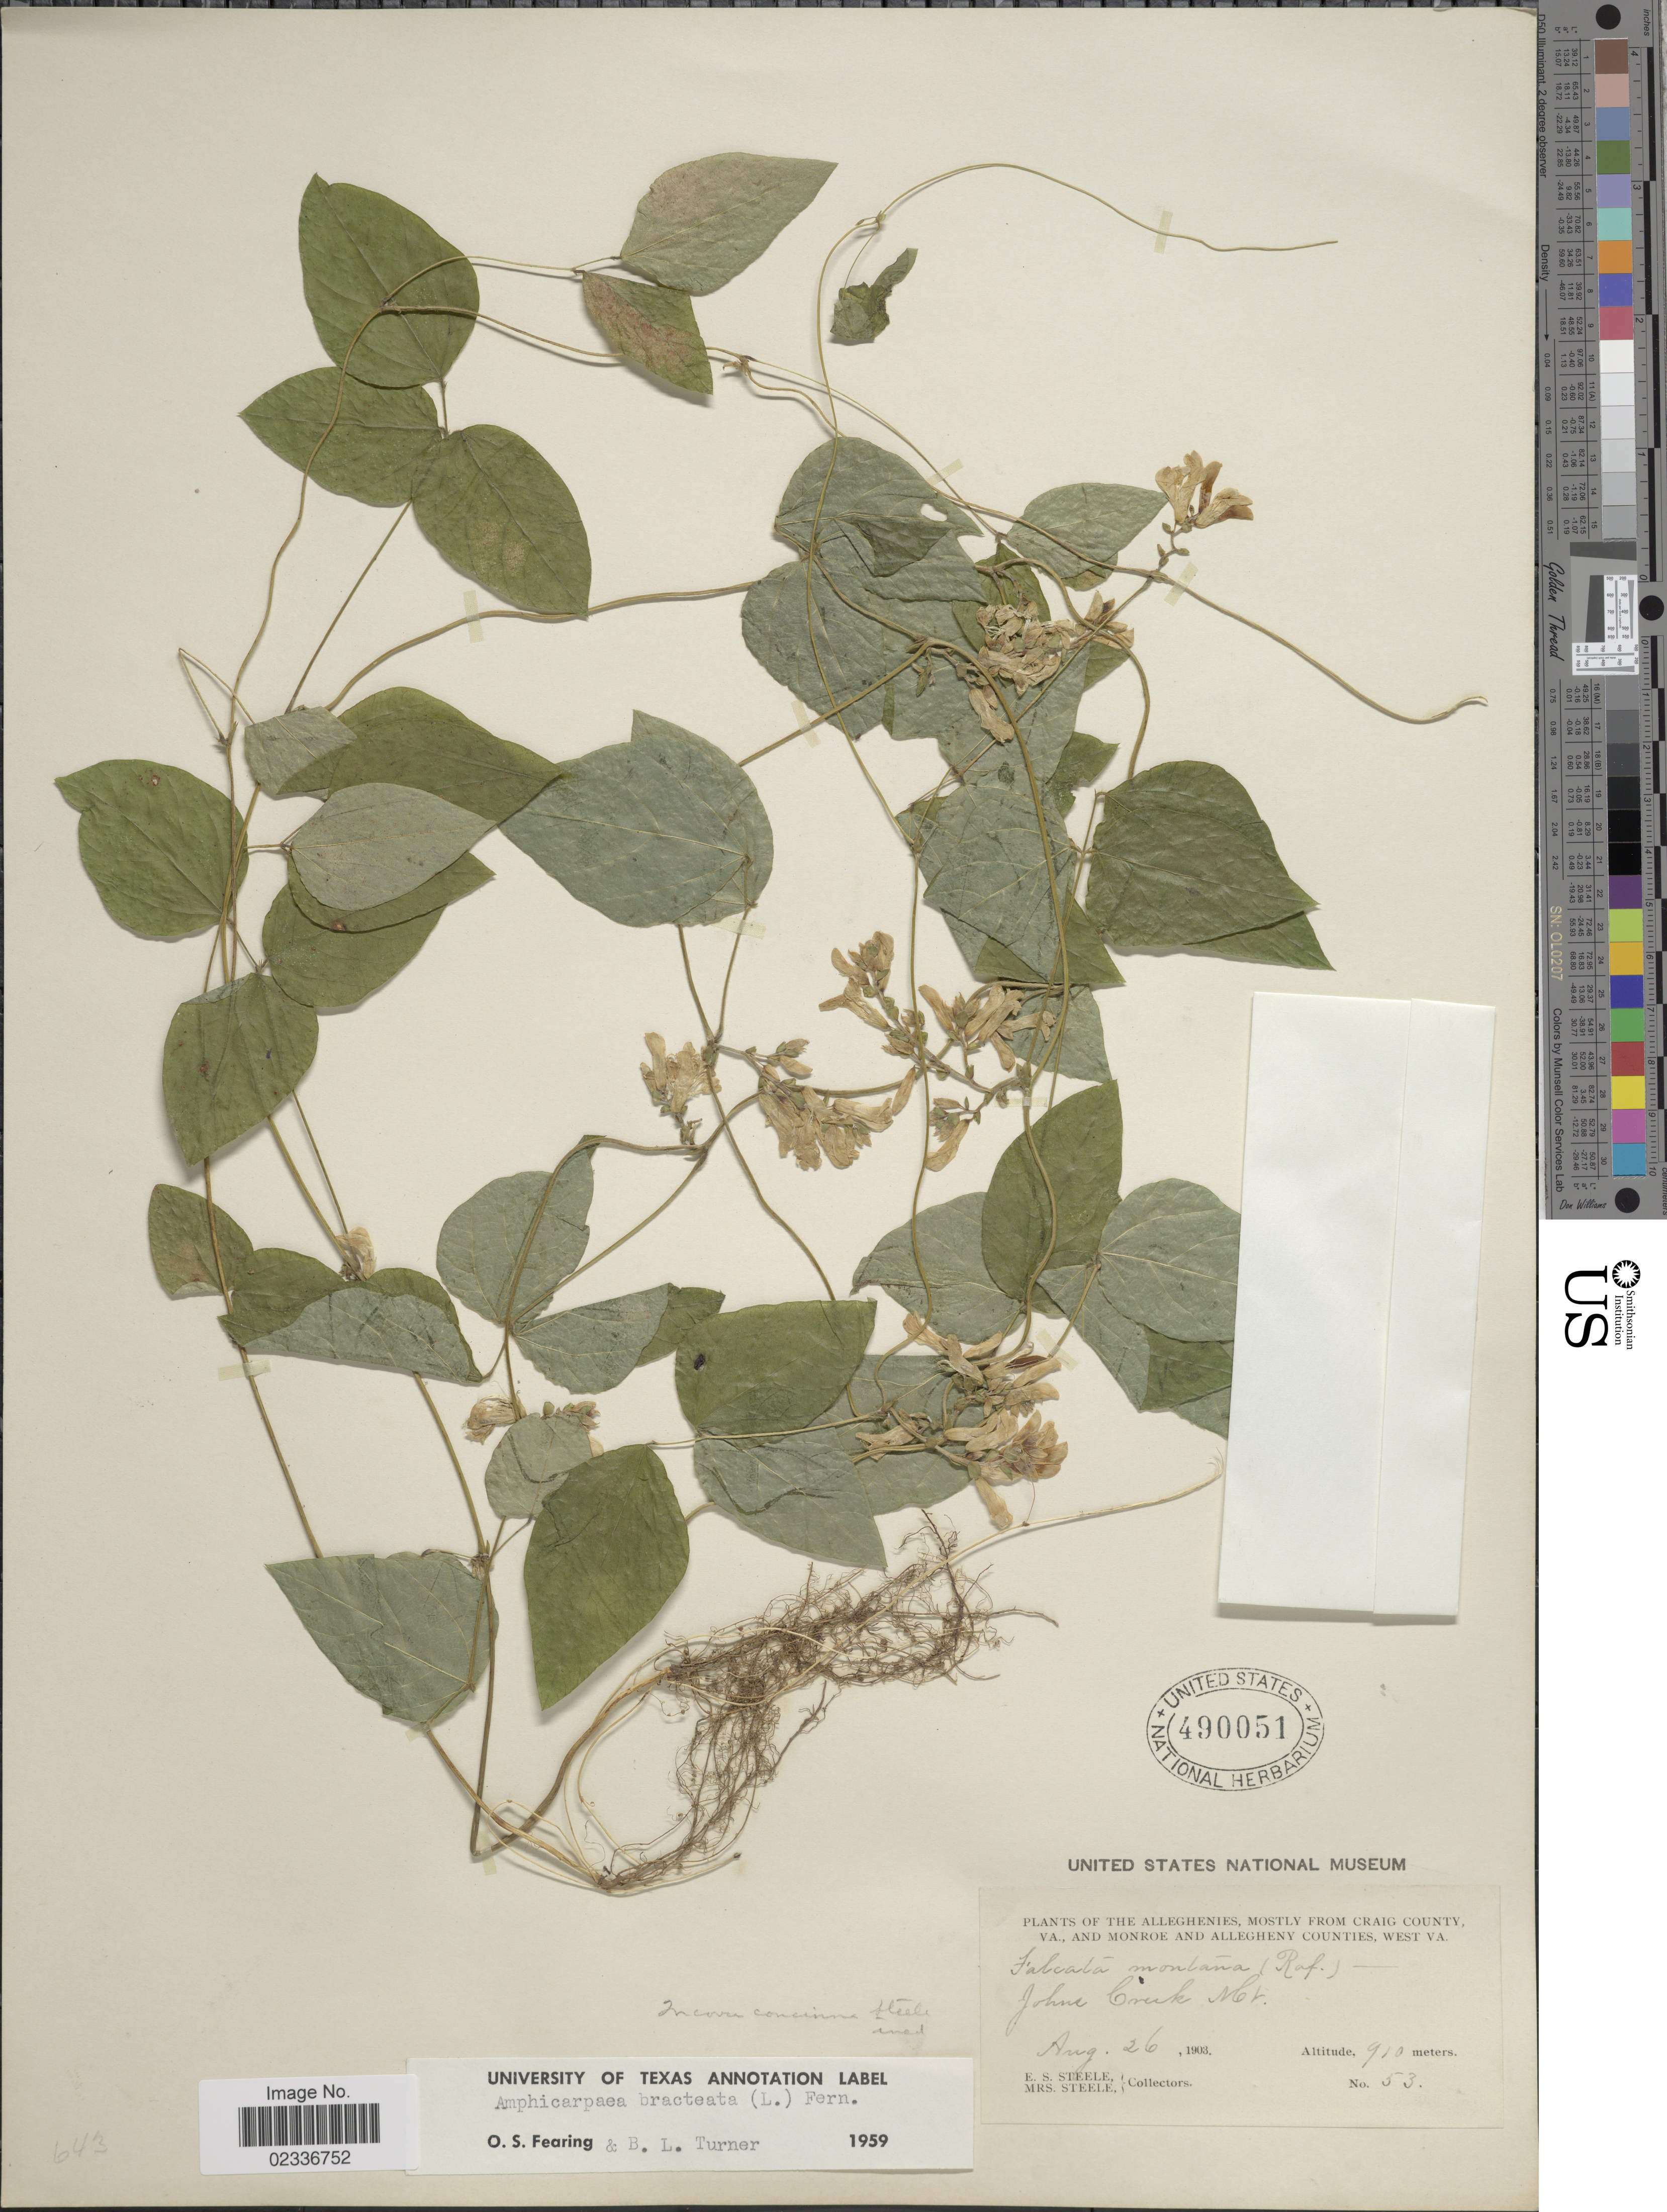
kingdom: Plantae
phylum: Tracheophyta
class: Magnoliopsida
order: Fabales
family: Fabaceae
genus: Amphicarpaea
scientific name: Amphicarpaea bracteata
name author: (L.) Fernald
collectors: E. Steele & Mrs. E. S. Steele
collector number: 53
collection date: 1903-08-26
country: United States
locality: The Alleghenies, mostly from Craig County, VA., and Monroe and Allegheny Counties, West Va., Johns Creek Mt.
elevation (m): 910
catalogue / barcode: US 490051